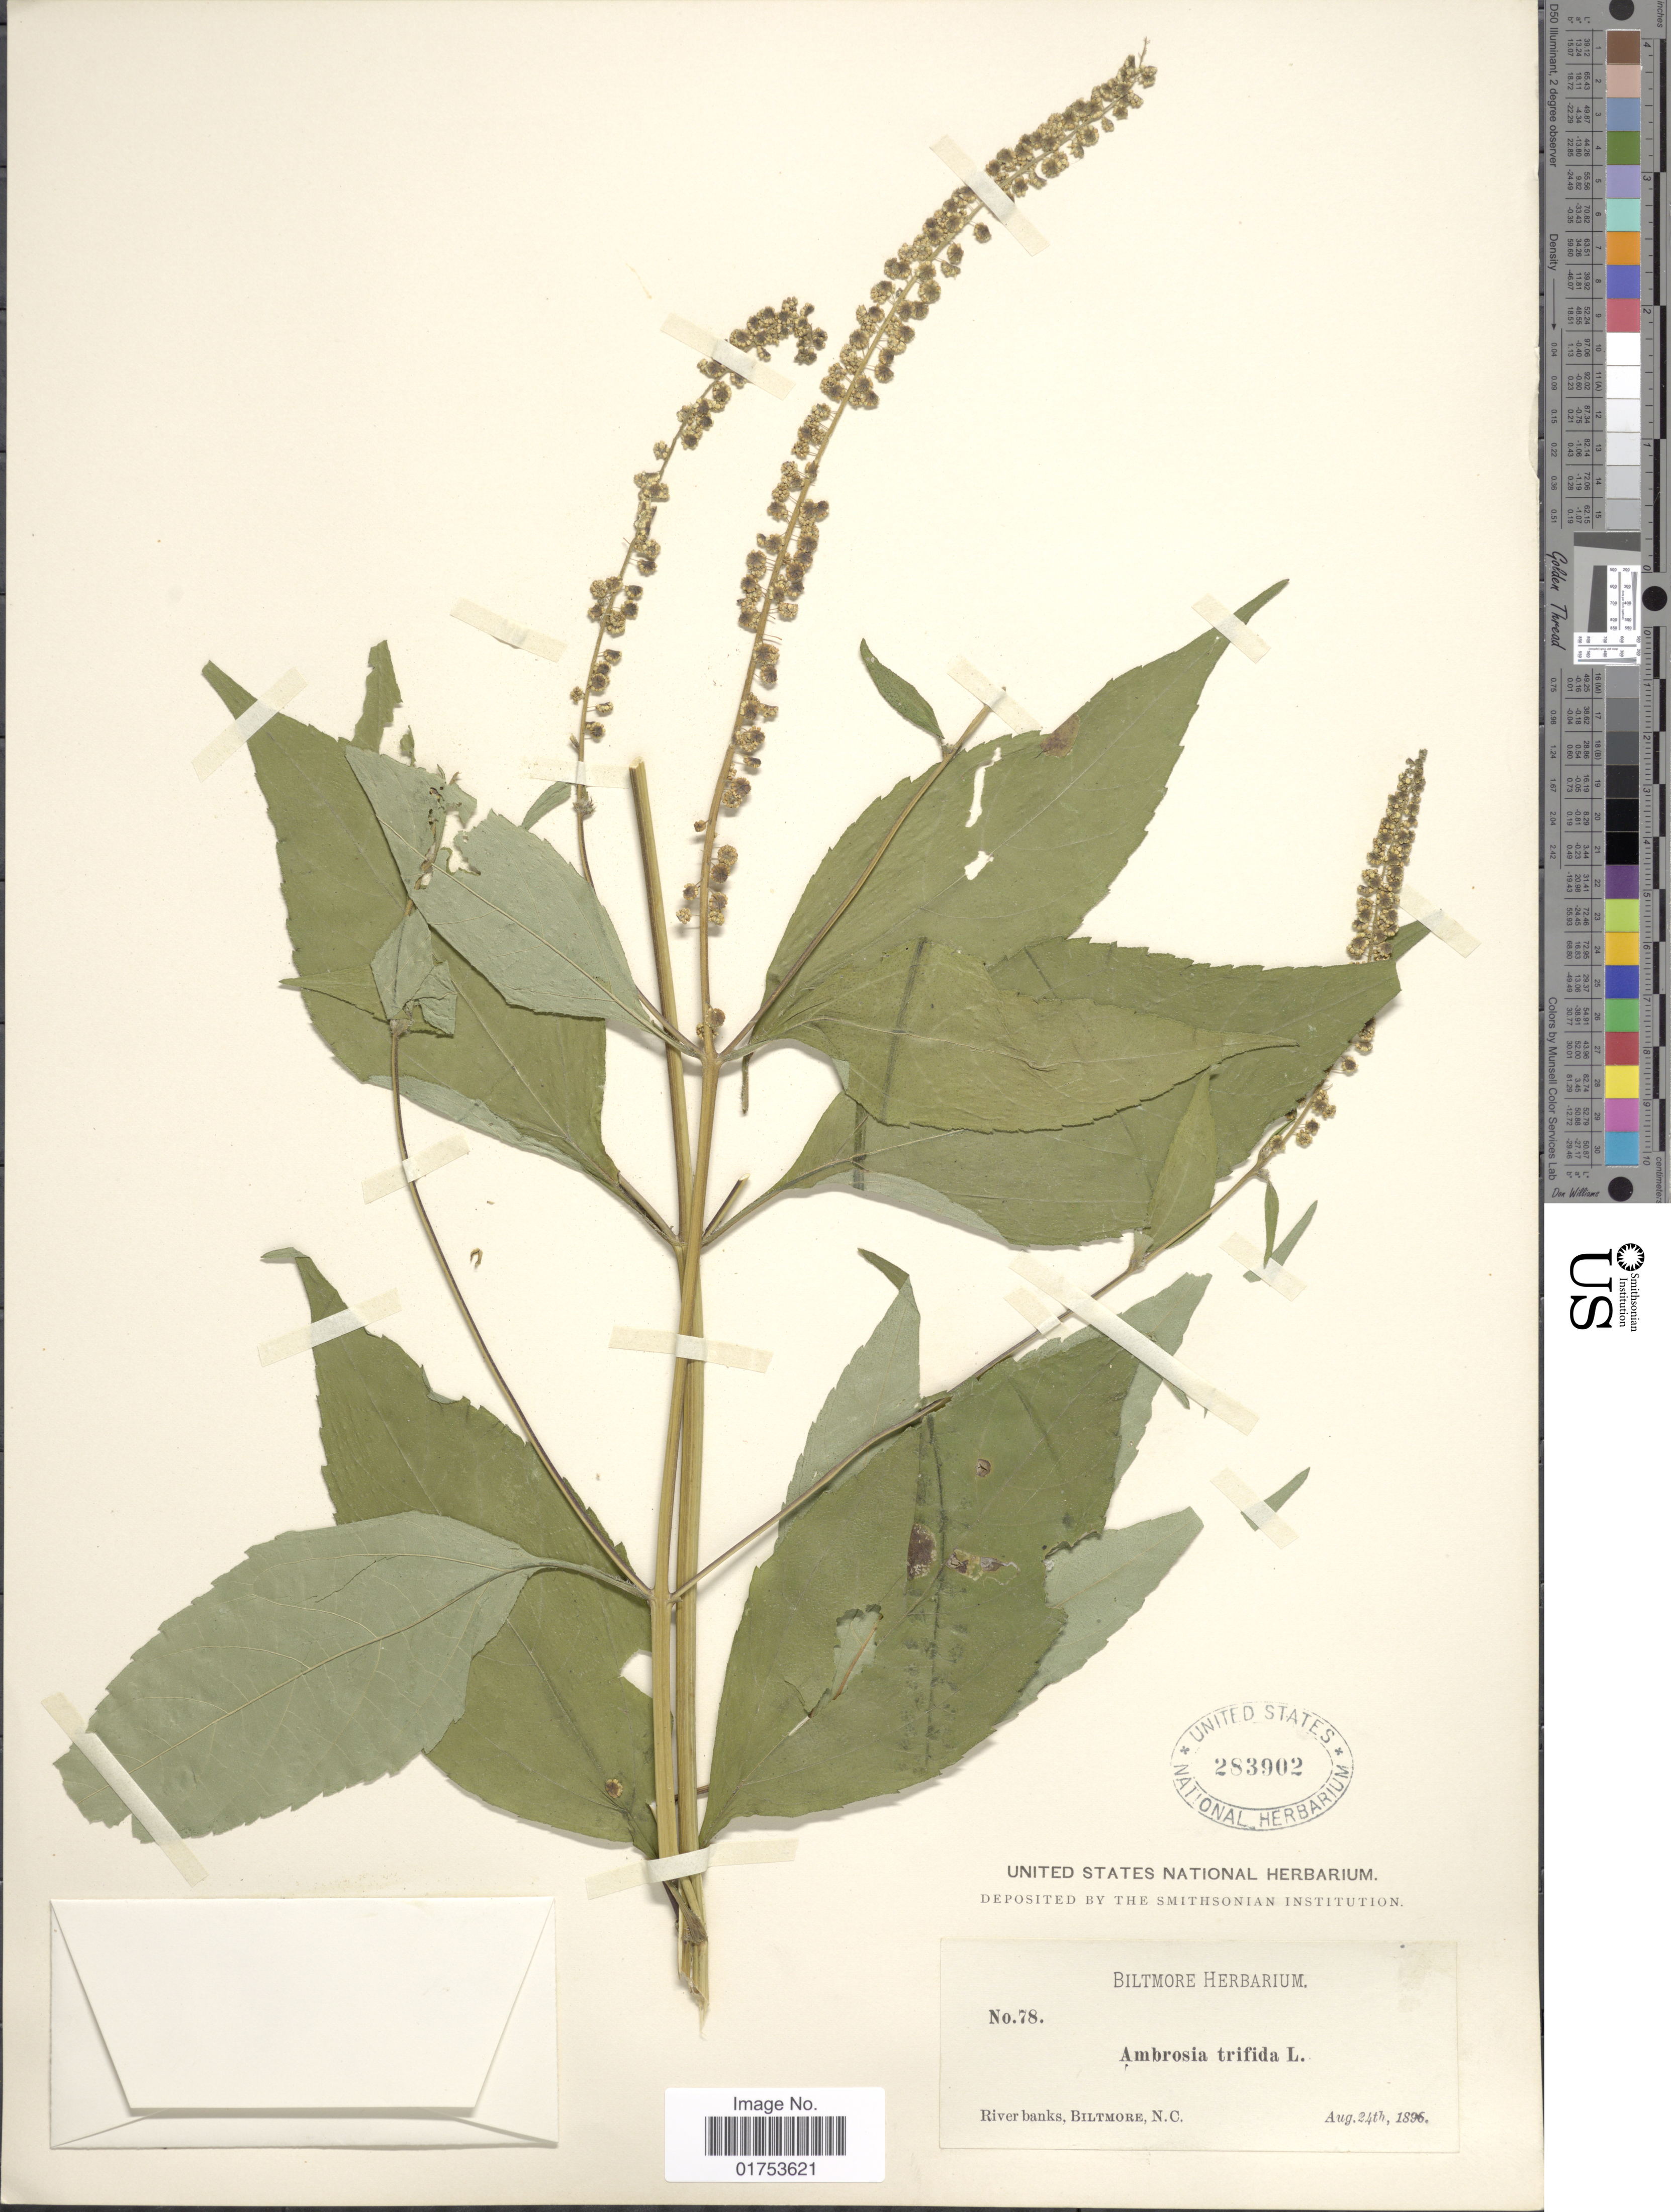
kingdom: Plantae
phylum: Tracheophyta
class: Magnoliopsida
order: Asterales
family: Asteraceae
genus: Ambrosia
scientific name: Ambrosia trifida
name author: L.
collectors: ex herb. Biltmore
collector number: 78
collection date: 1896-08-24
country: United States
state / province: North Carolina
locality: River banks, Biltmore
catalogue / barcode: US 283902